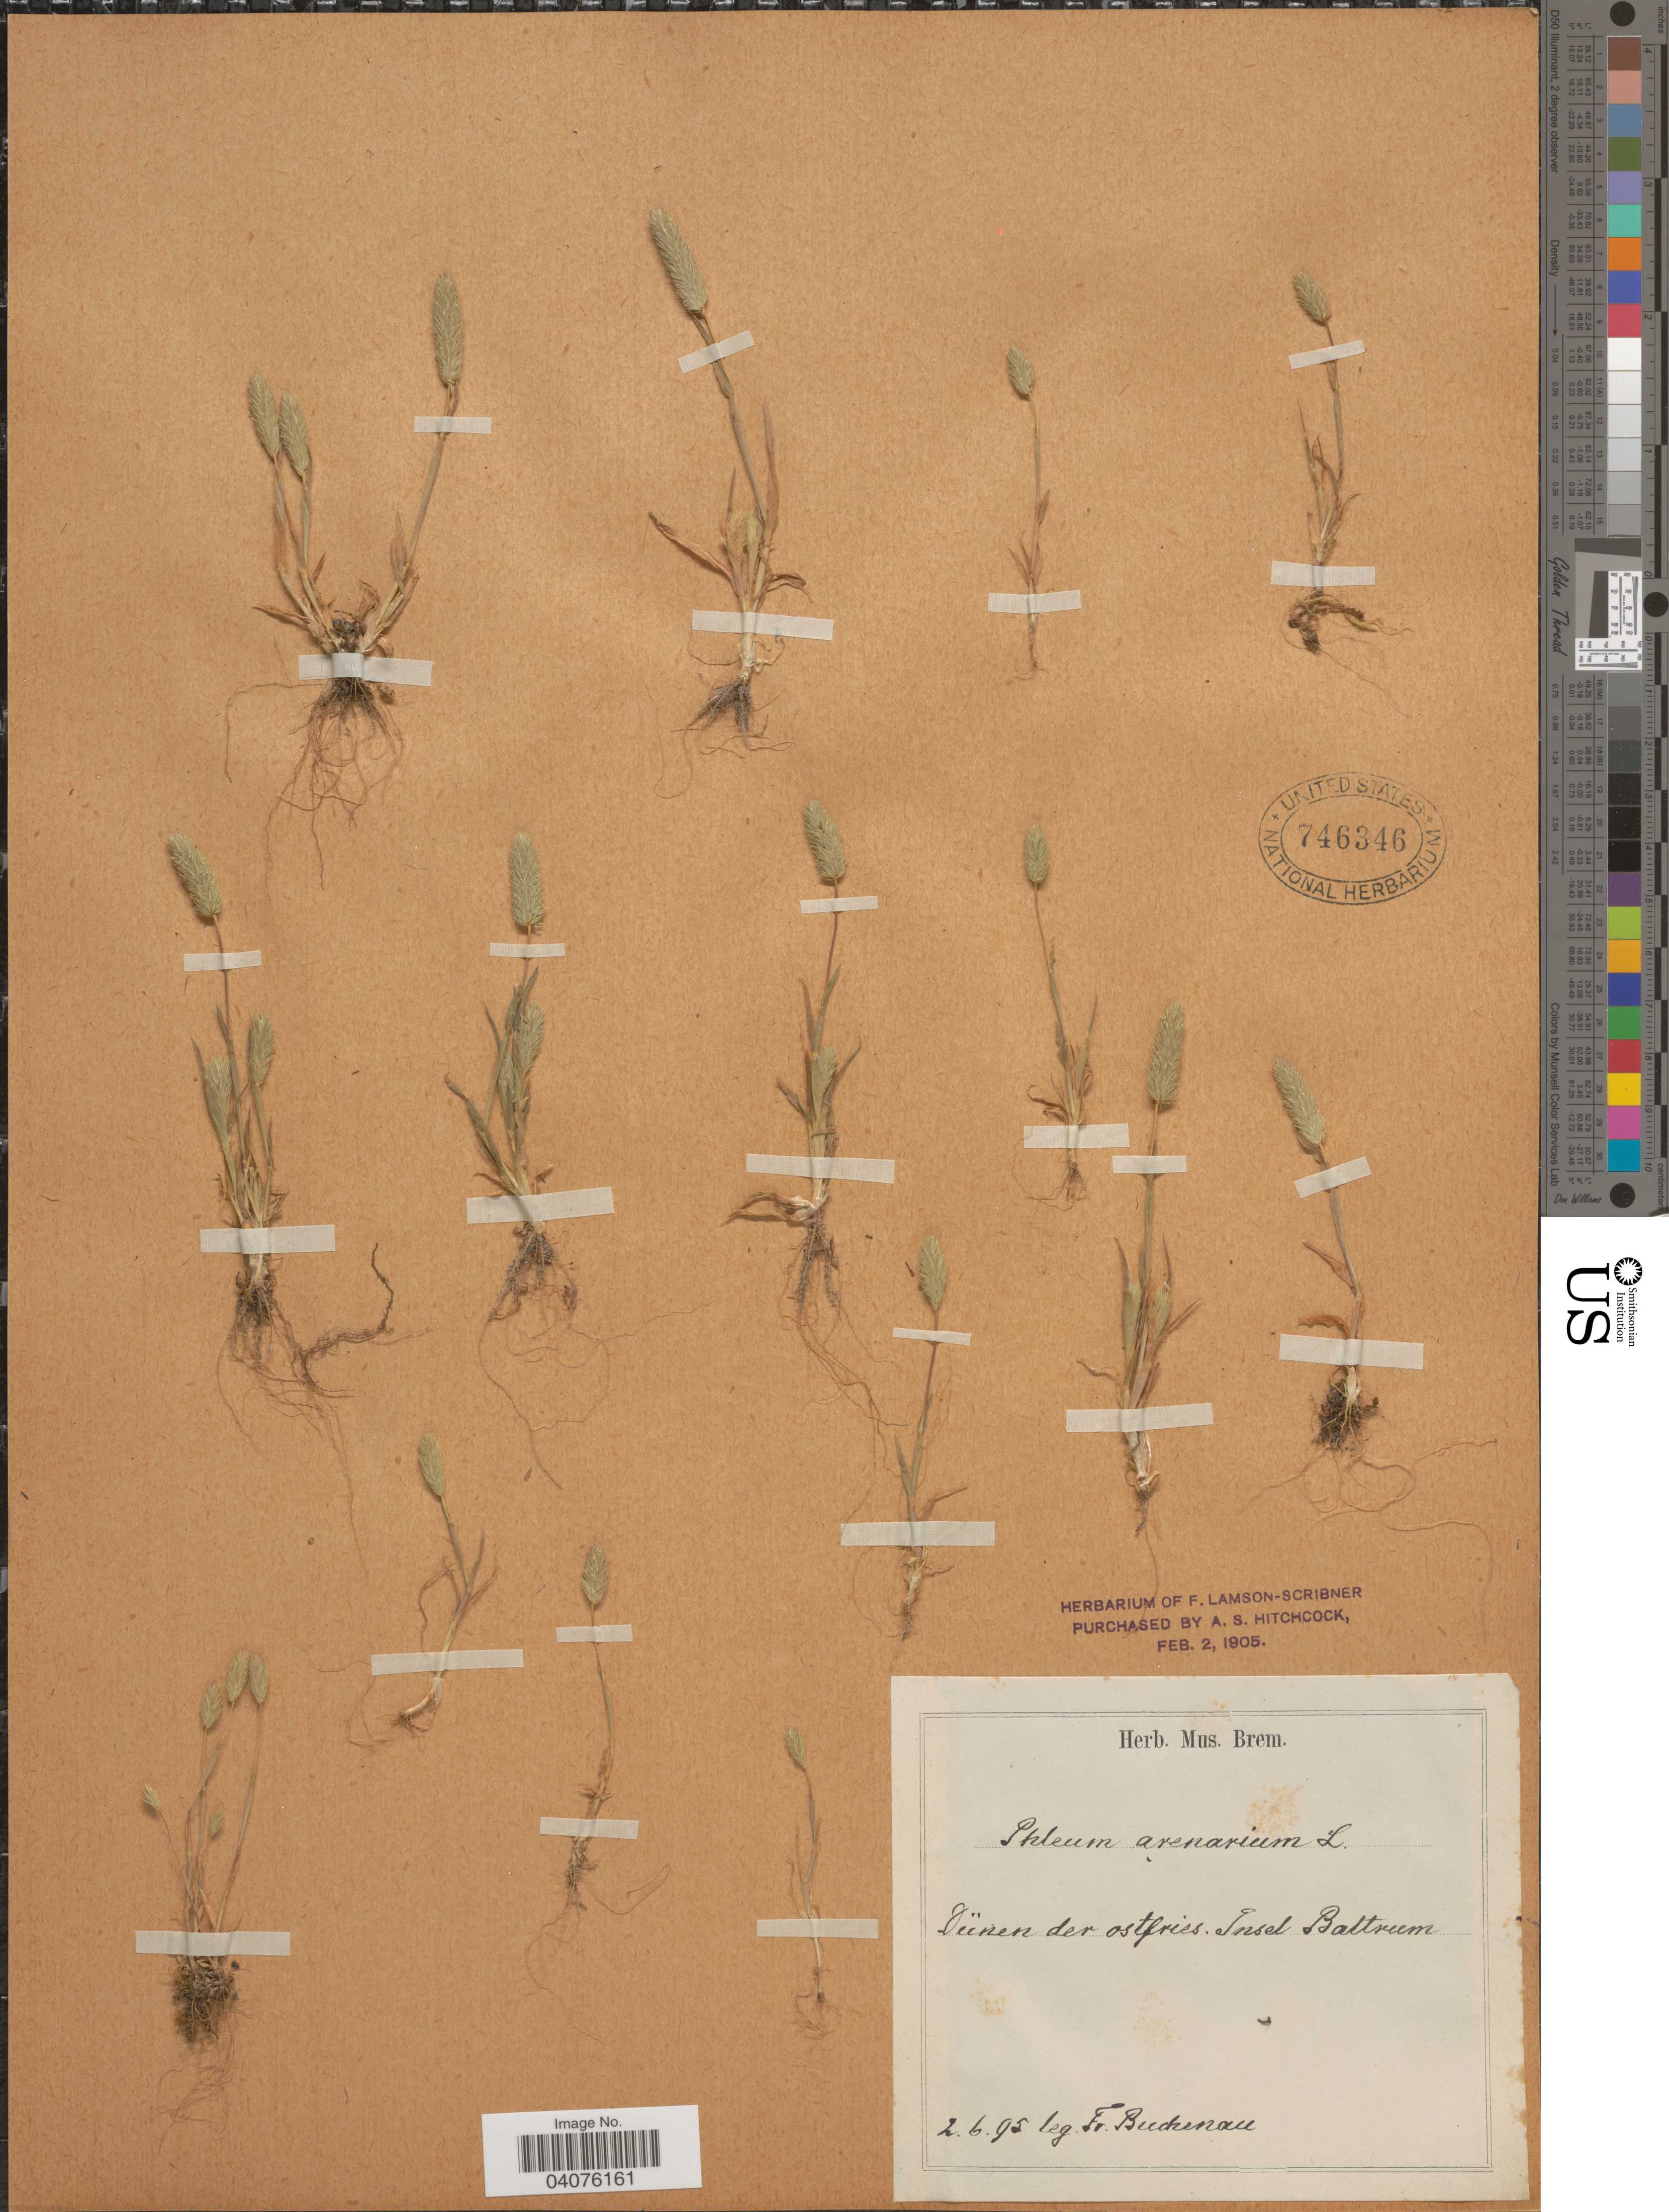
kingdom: Plantae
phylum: Tracheophyta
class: Liliopsida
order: Poales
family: Poaceae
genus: Phleum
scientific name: Phleum arenarium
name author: L.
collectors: F. Buchenau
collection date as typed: Transcribed d/m/y: 2/6/95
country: Germany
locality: Dünen der ostfries. Insel Battrum.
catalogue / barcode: US 746346